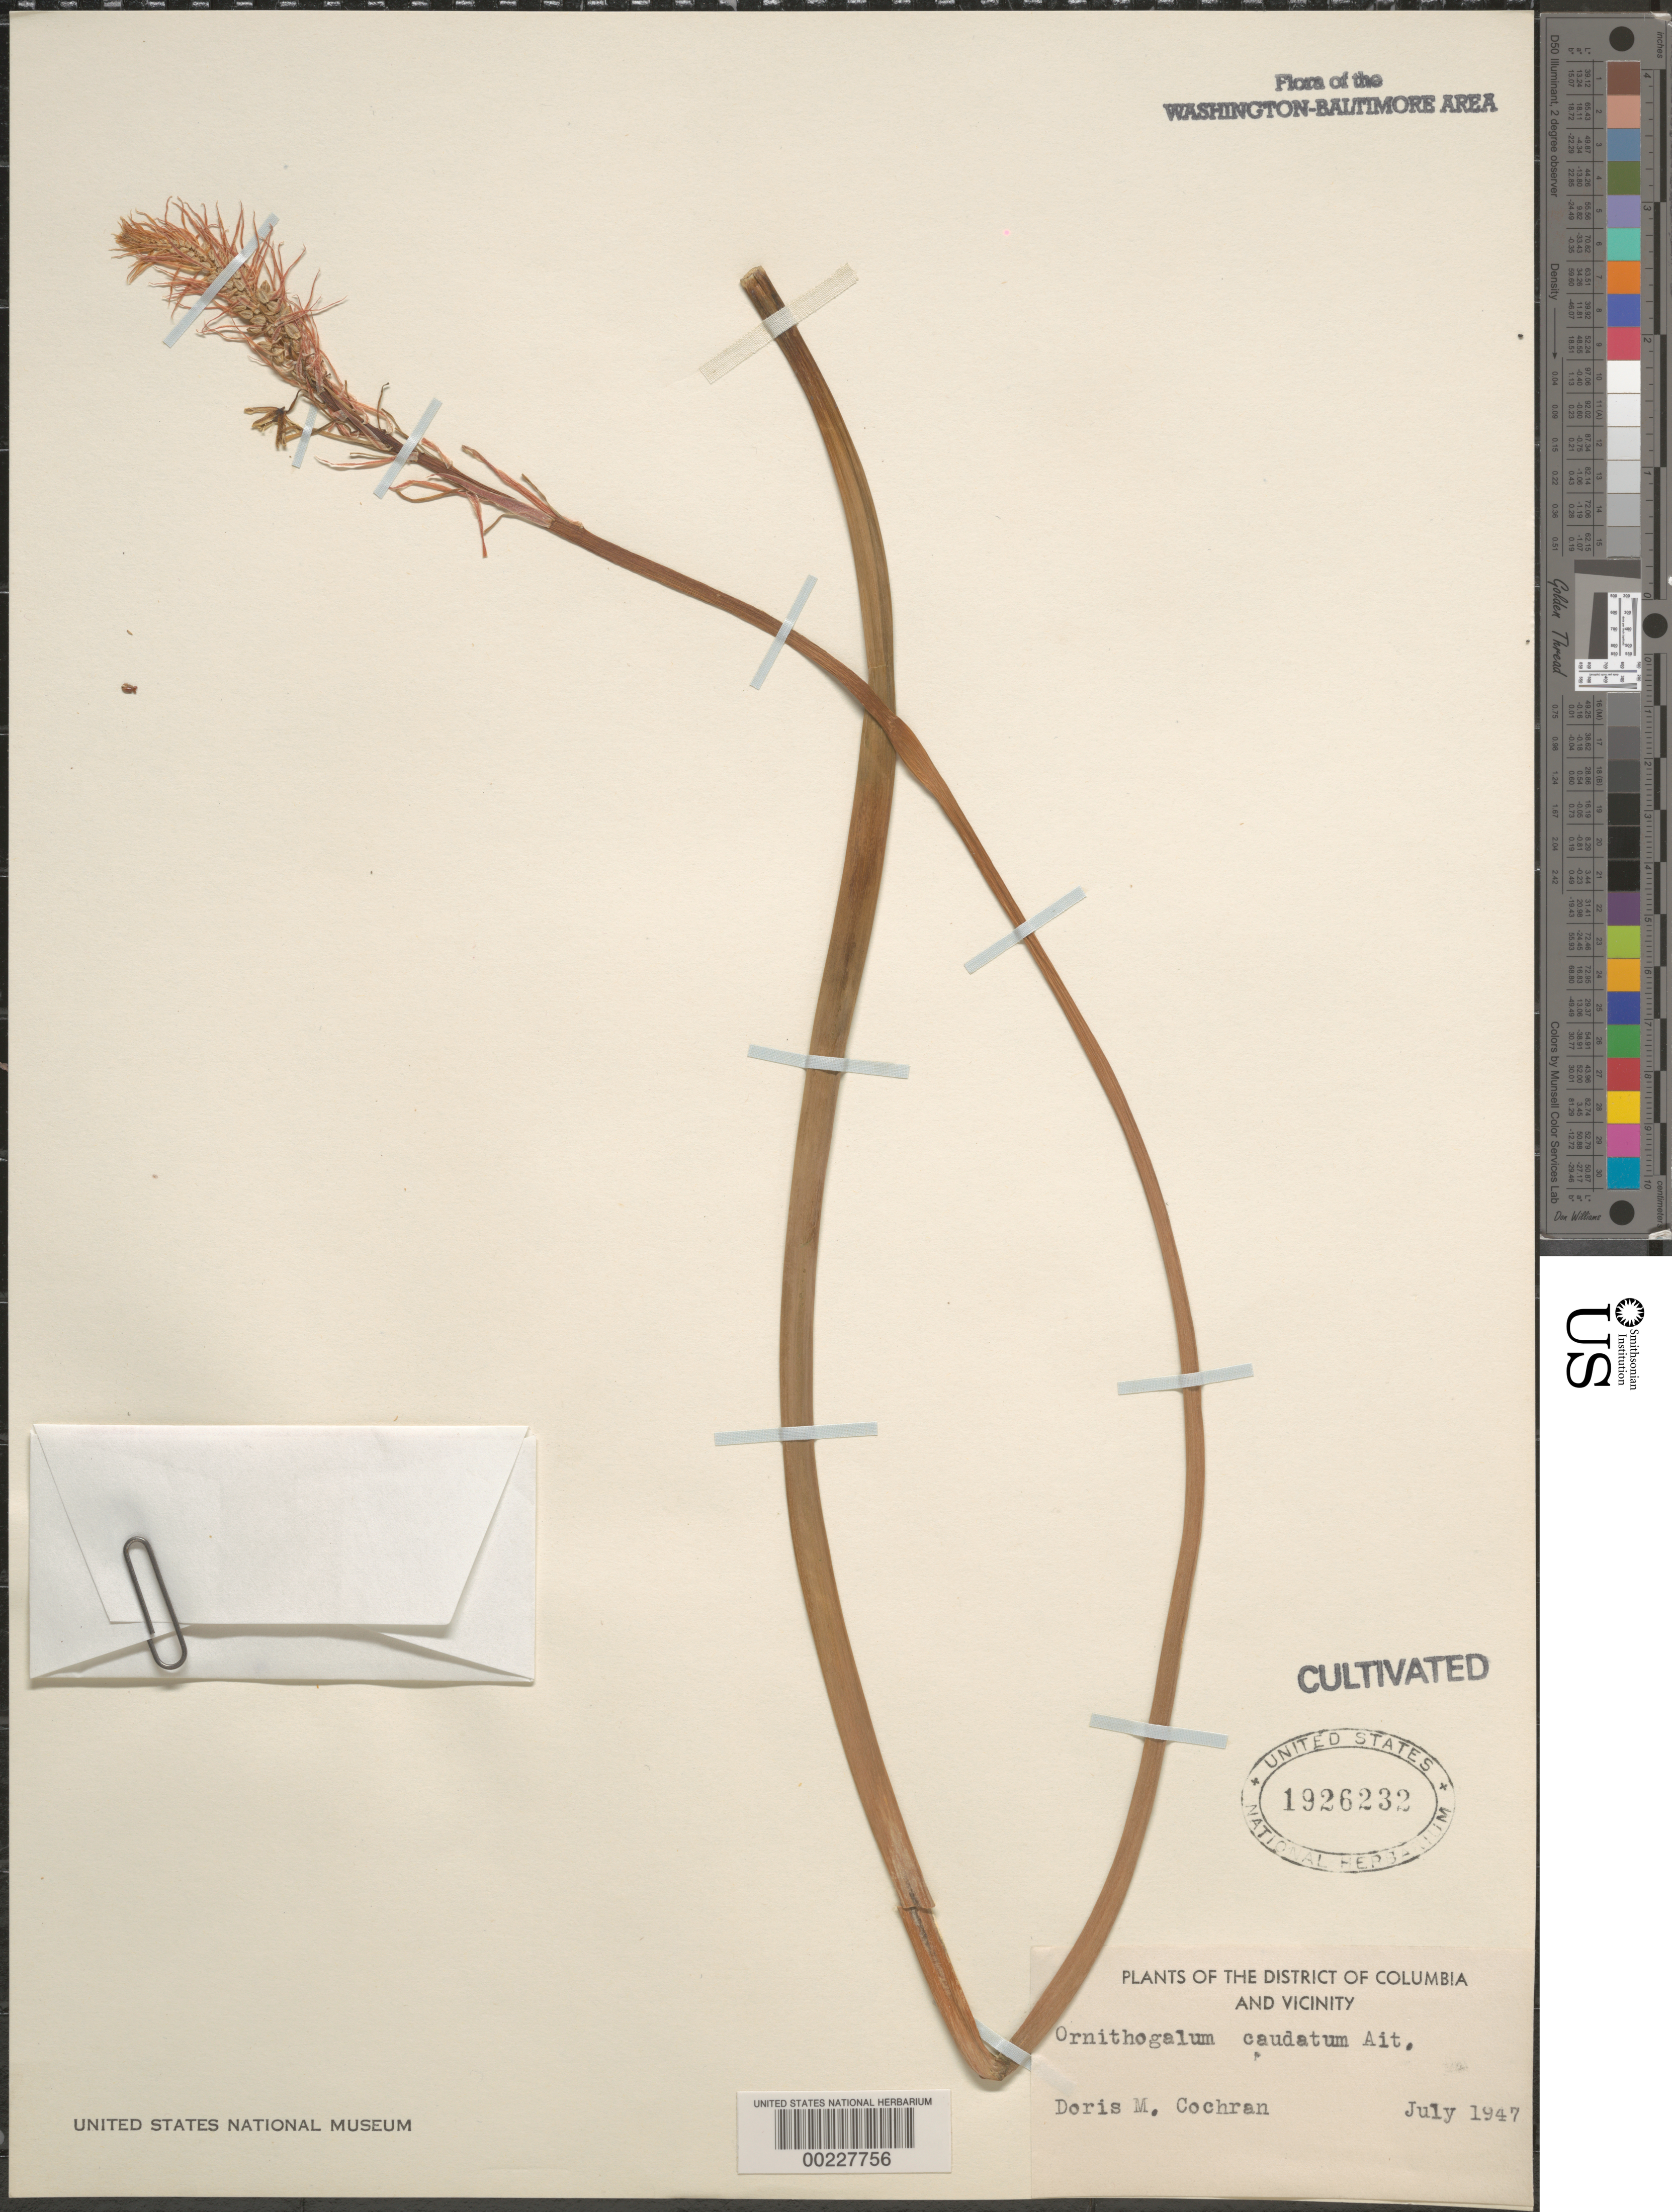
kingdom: Plantae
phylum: Tracheophyta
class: Liliopsida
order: Asparagales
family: Asparagaceae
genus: Ornithogalum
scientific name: Ornithogalum caudatum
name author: Aiton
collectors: D. M. Cochran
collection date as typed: Jul 1947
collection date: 1947-07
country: United States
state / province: Maryland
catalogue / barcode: US 1926232